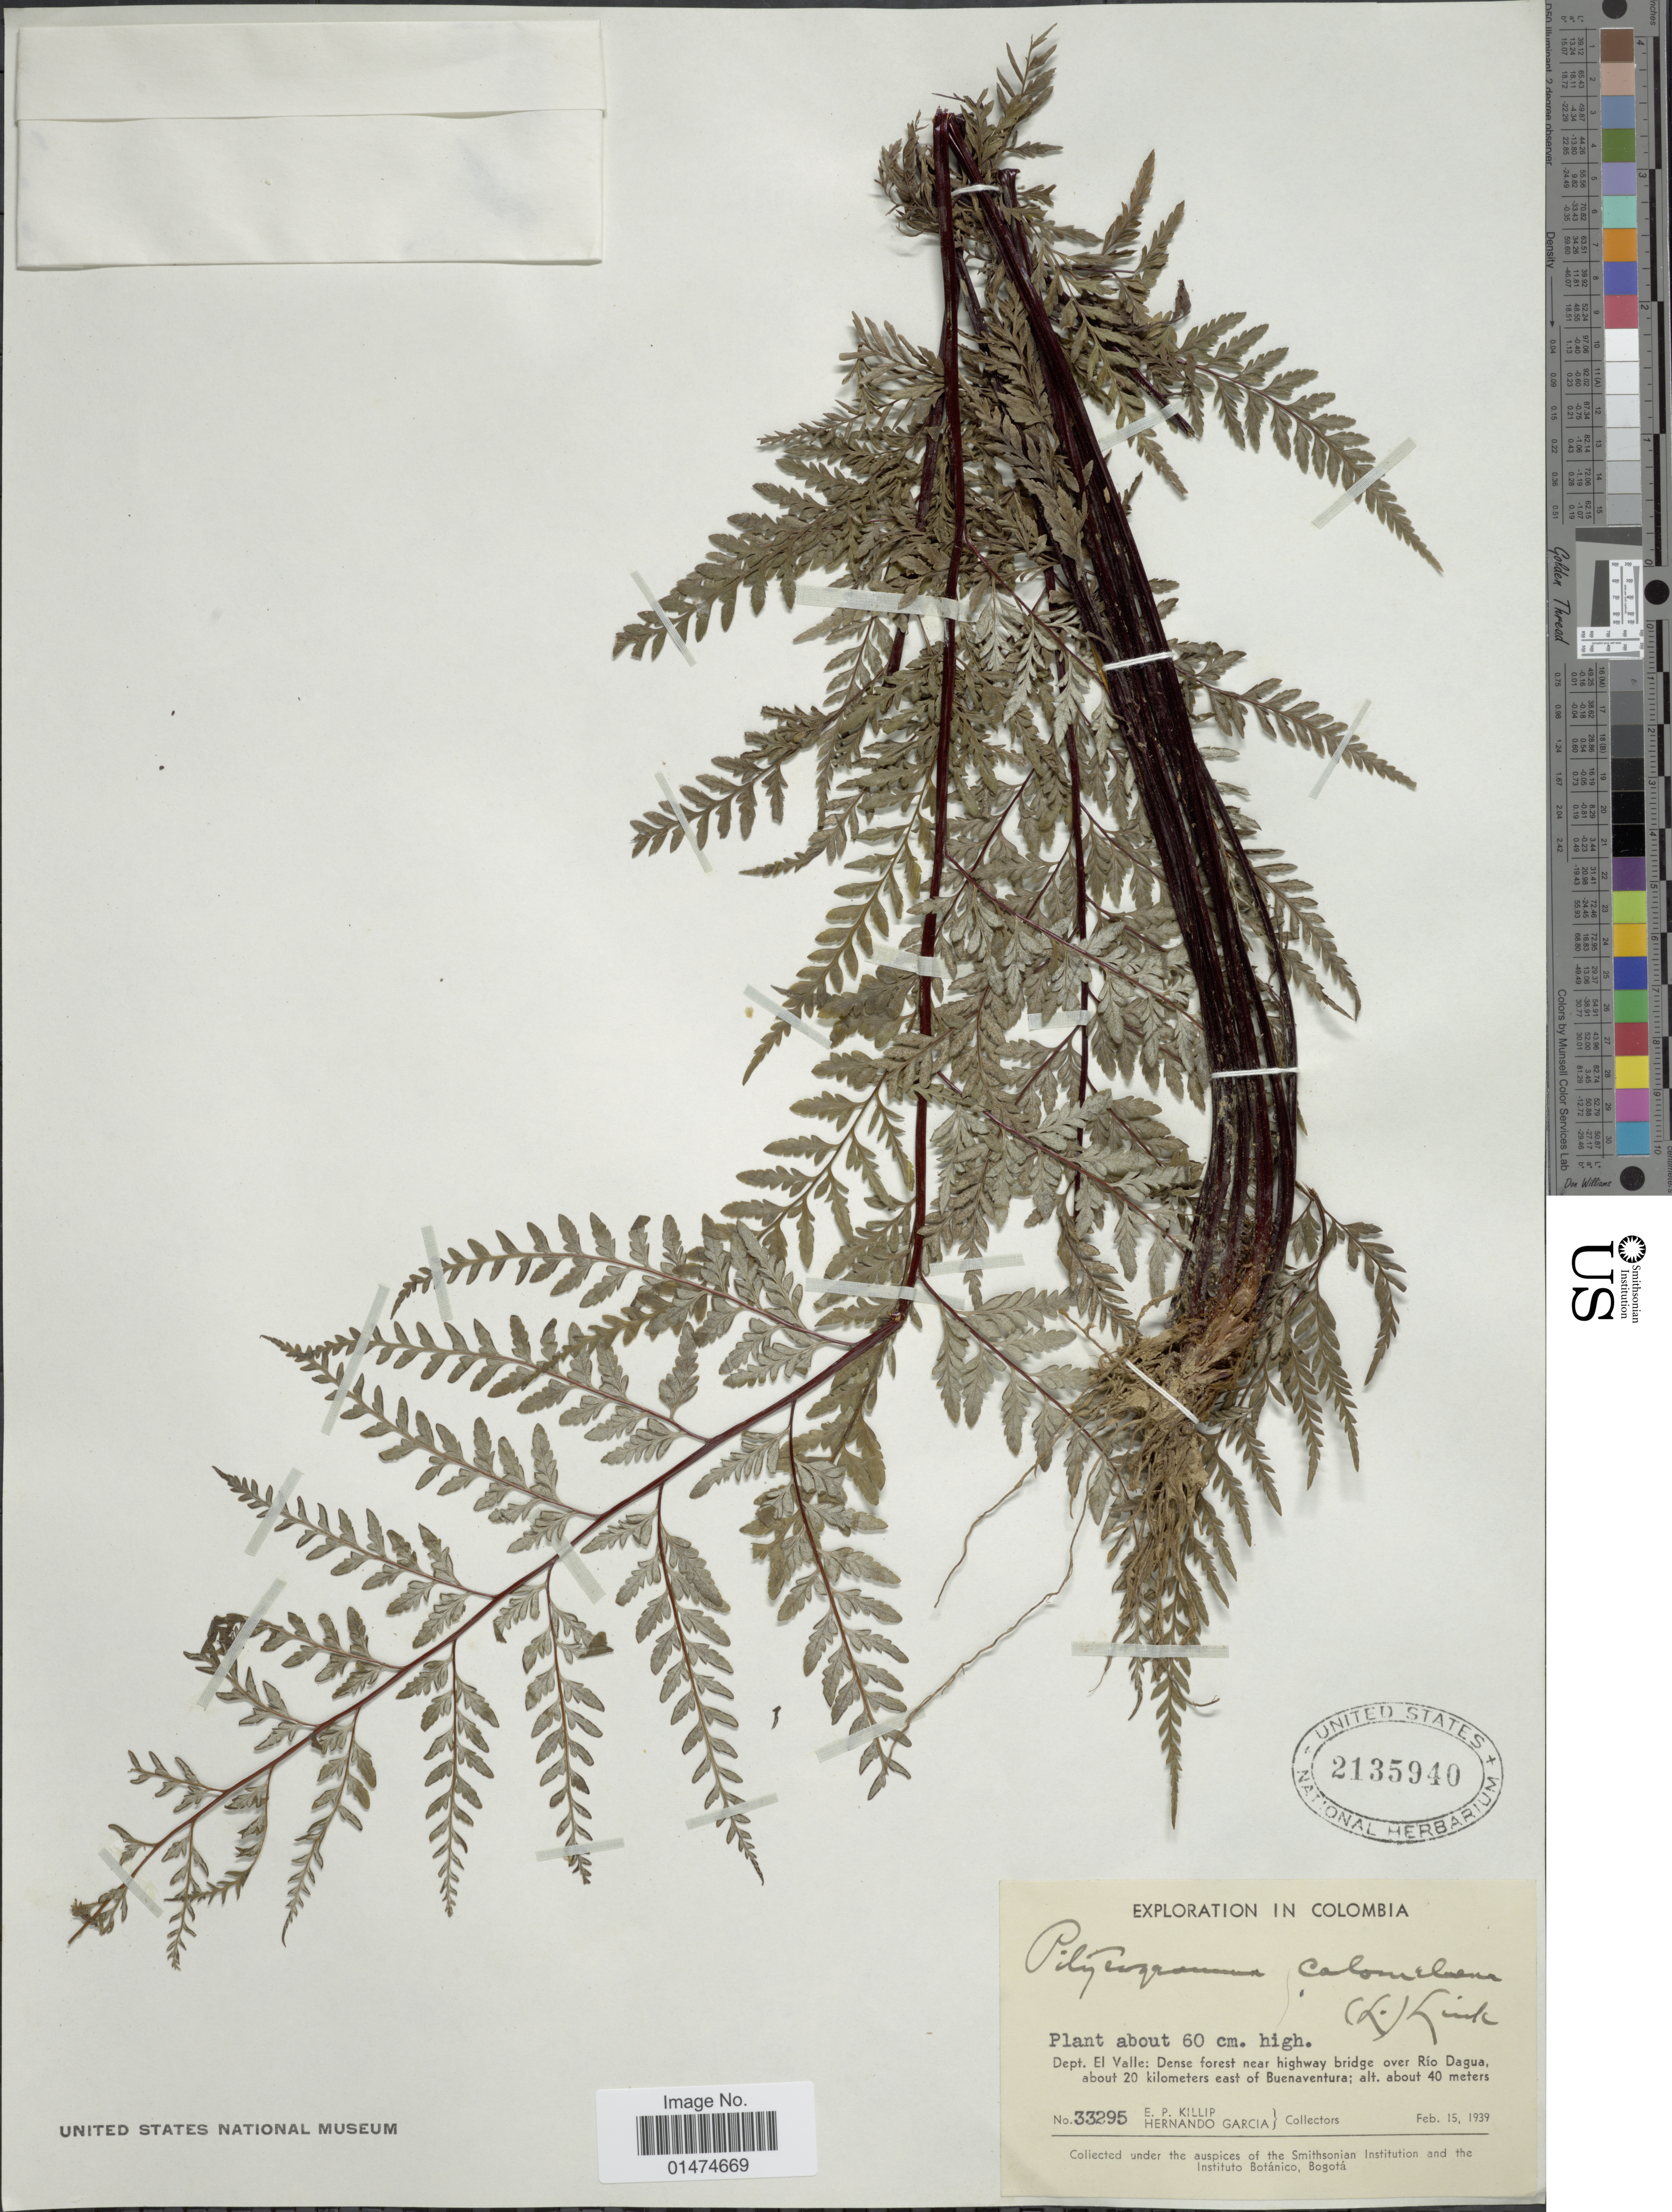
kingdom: Plantae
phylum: Tracheophyta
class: Polypodiopsida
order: Polypodiales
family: Pteridaceae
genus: Pityrogramma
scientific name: Pityrogramma calomelanos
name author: (L.) Link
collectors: E. P. Killip & H. Garcia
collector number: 33295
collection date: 1939-02-15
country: Colombia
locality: Dept. El Valle: Dense forest near highway bridge over Rio Dagua, about 20 kilomters east of Buenaventura.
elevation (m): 40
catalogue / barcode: US 2135940